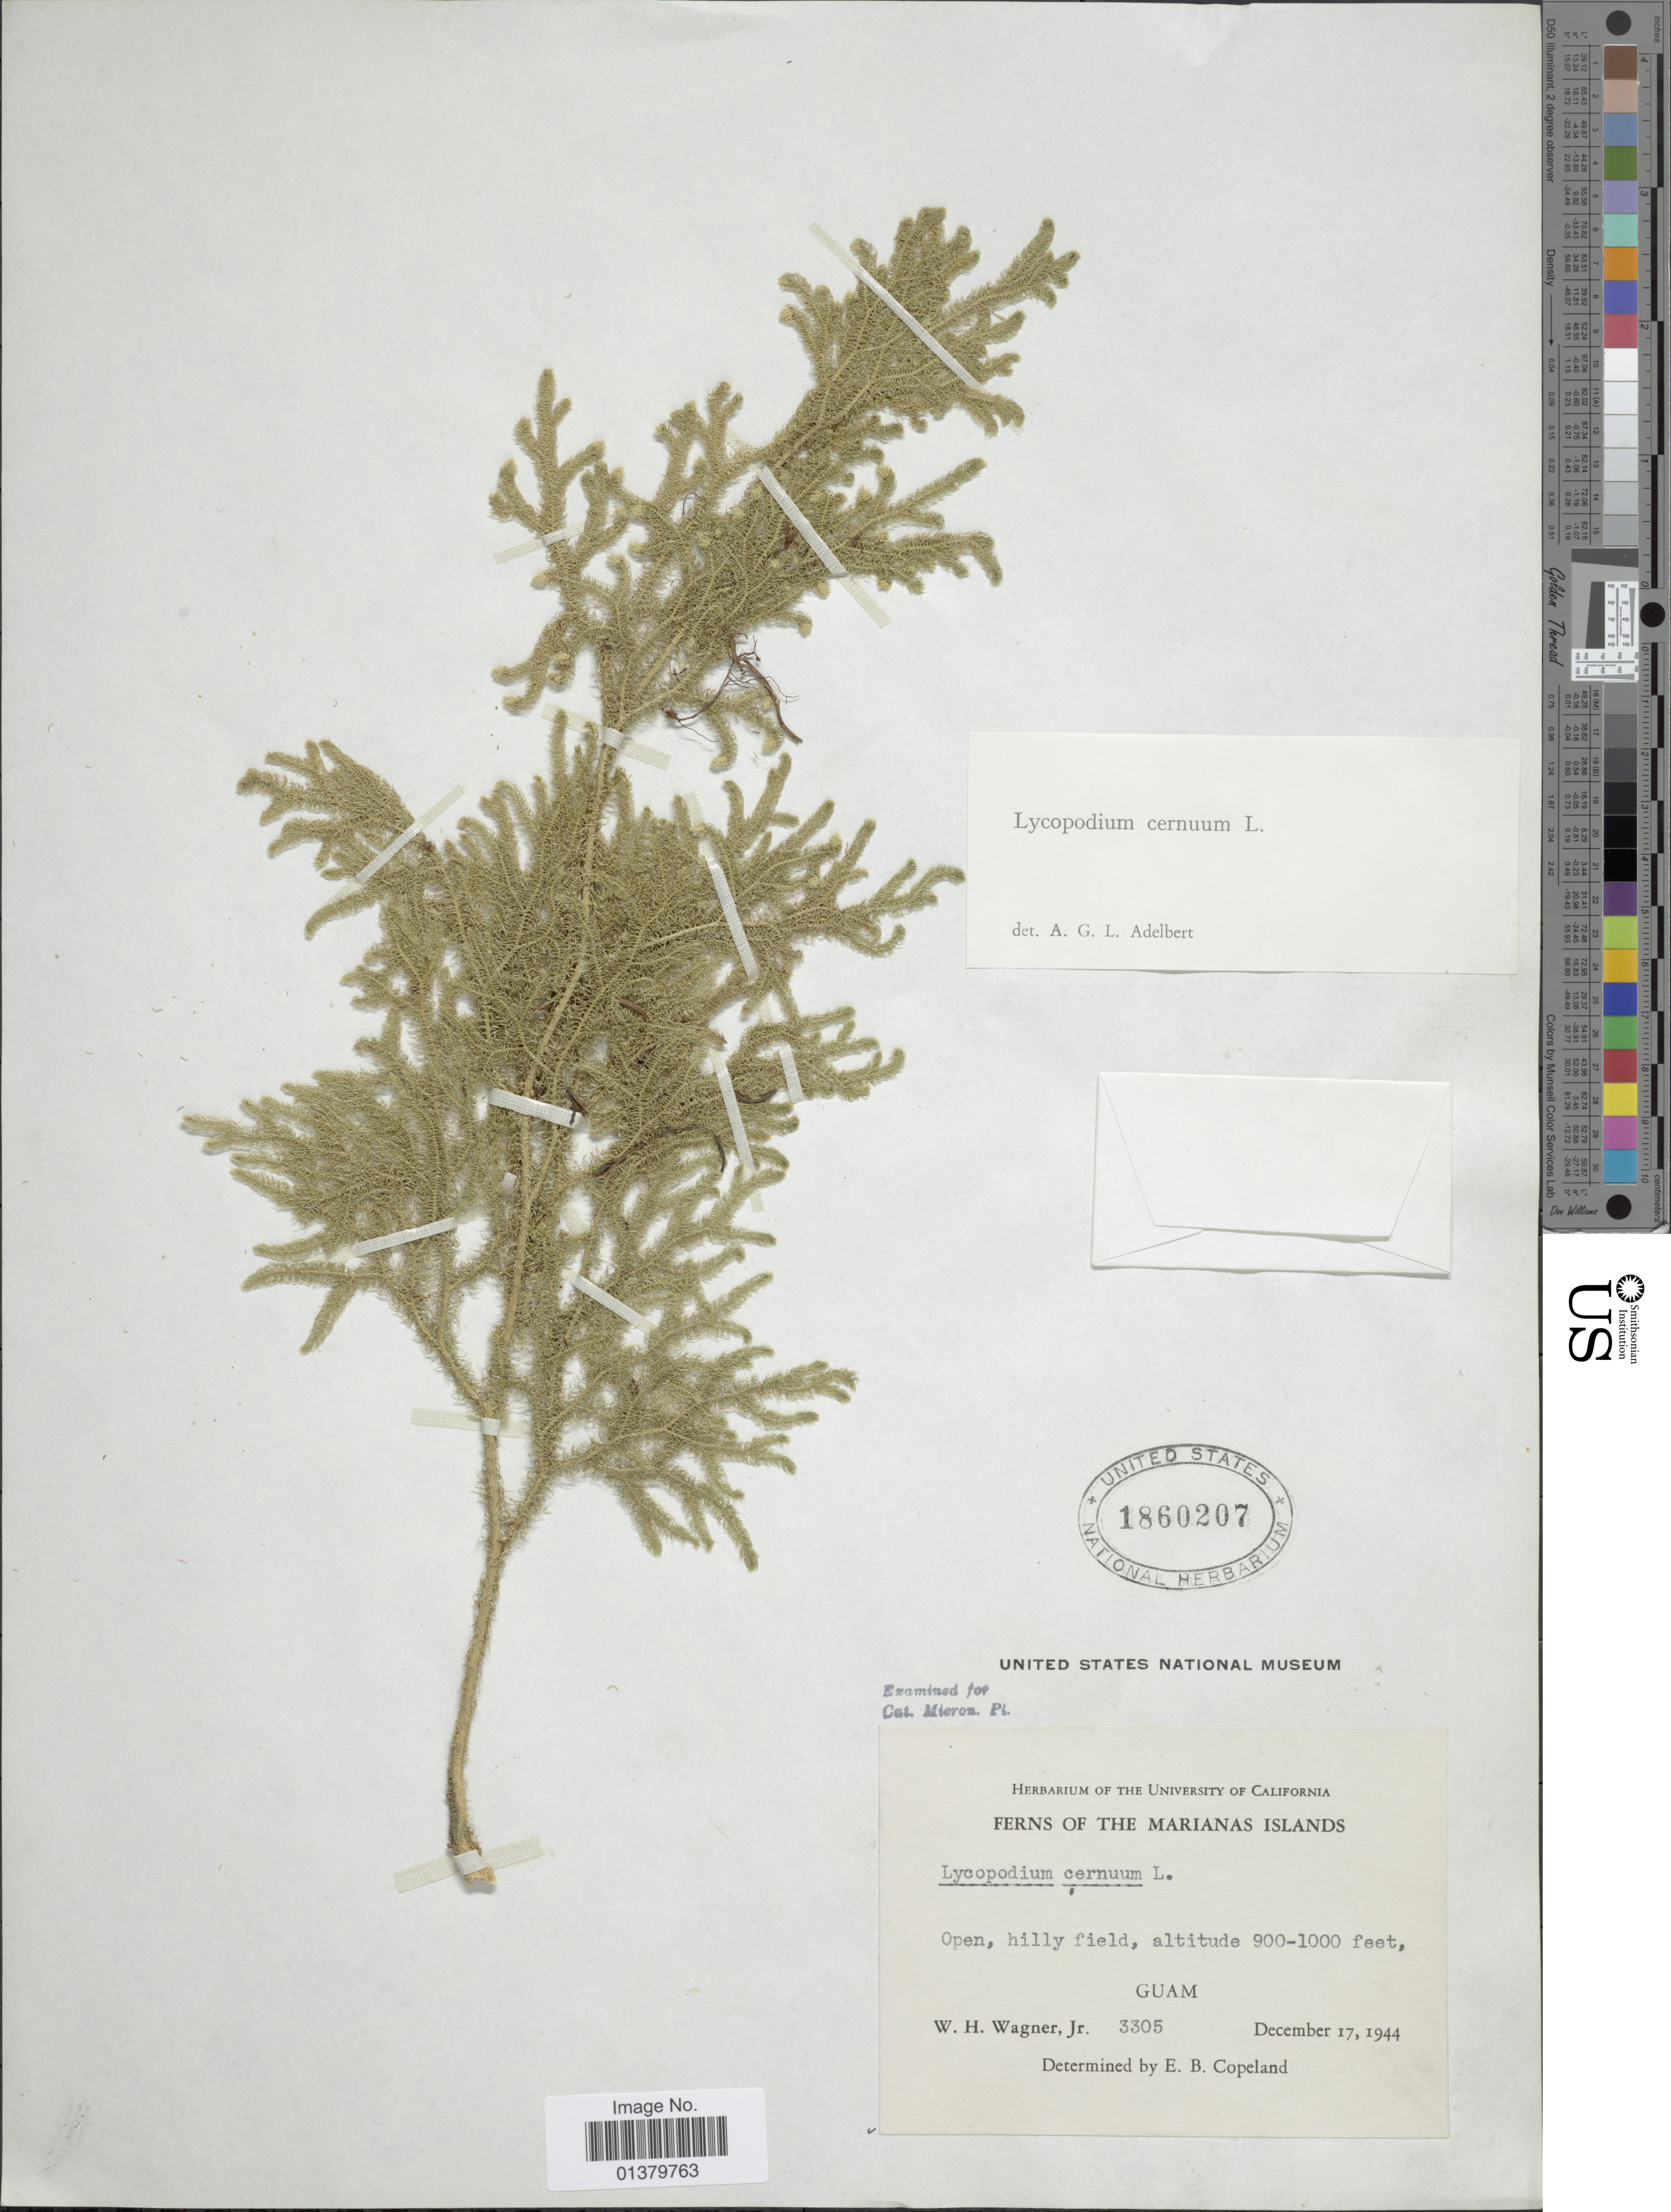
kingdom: Plantae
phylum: Tracheophyta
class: Lycopodiopsida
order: Lycopodiales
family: Lycopodiaceae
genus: Palhinhaea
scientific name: Palhinhaea cernua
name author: (L.) Vasc. & Franco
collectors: W. H. Wagner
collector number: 3305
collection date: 1944-12-17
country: Guam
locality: The Marianas Islands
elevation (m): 274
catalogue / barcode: US 1860207